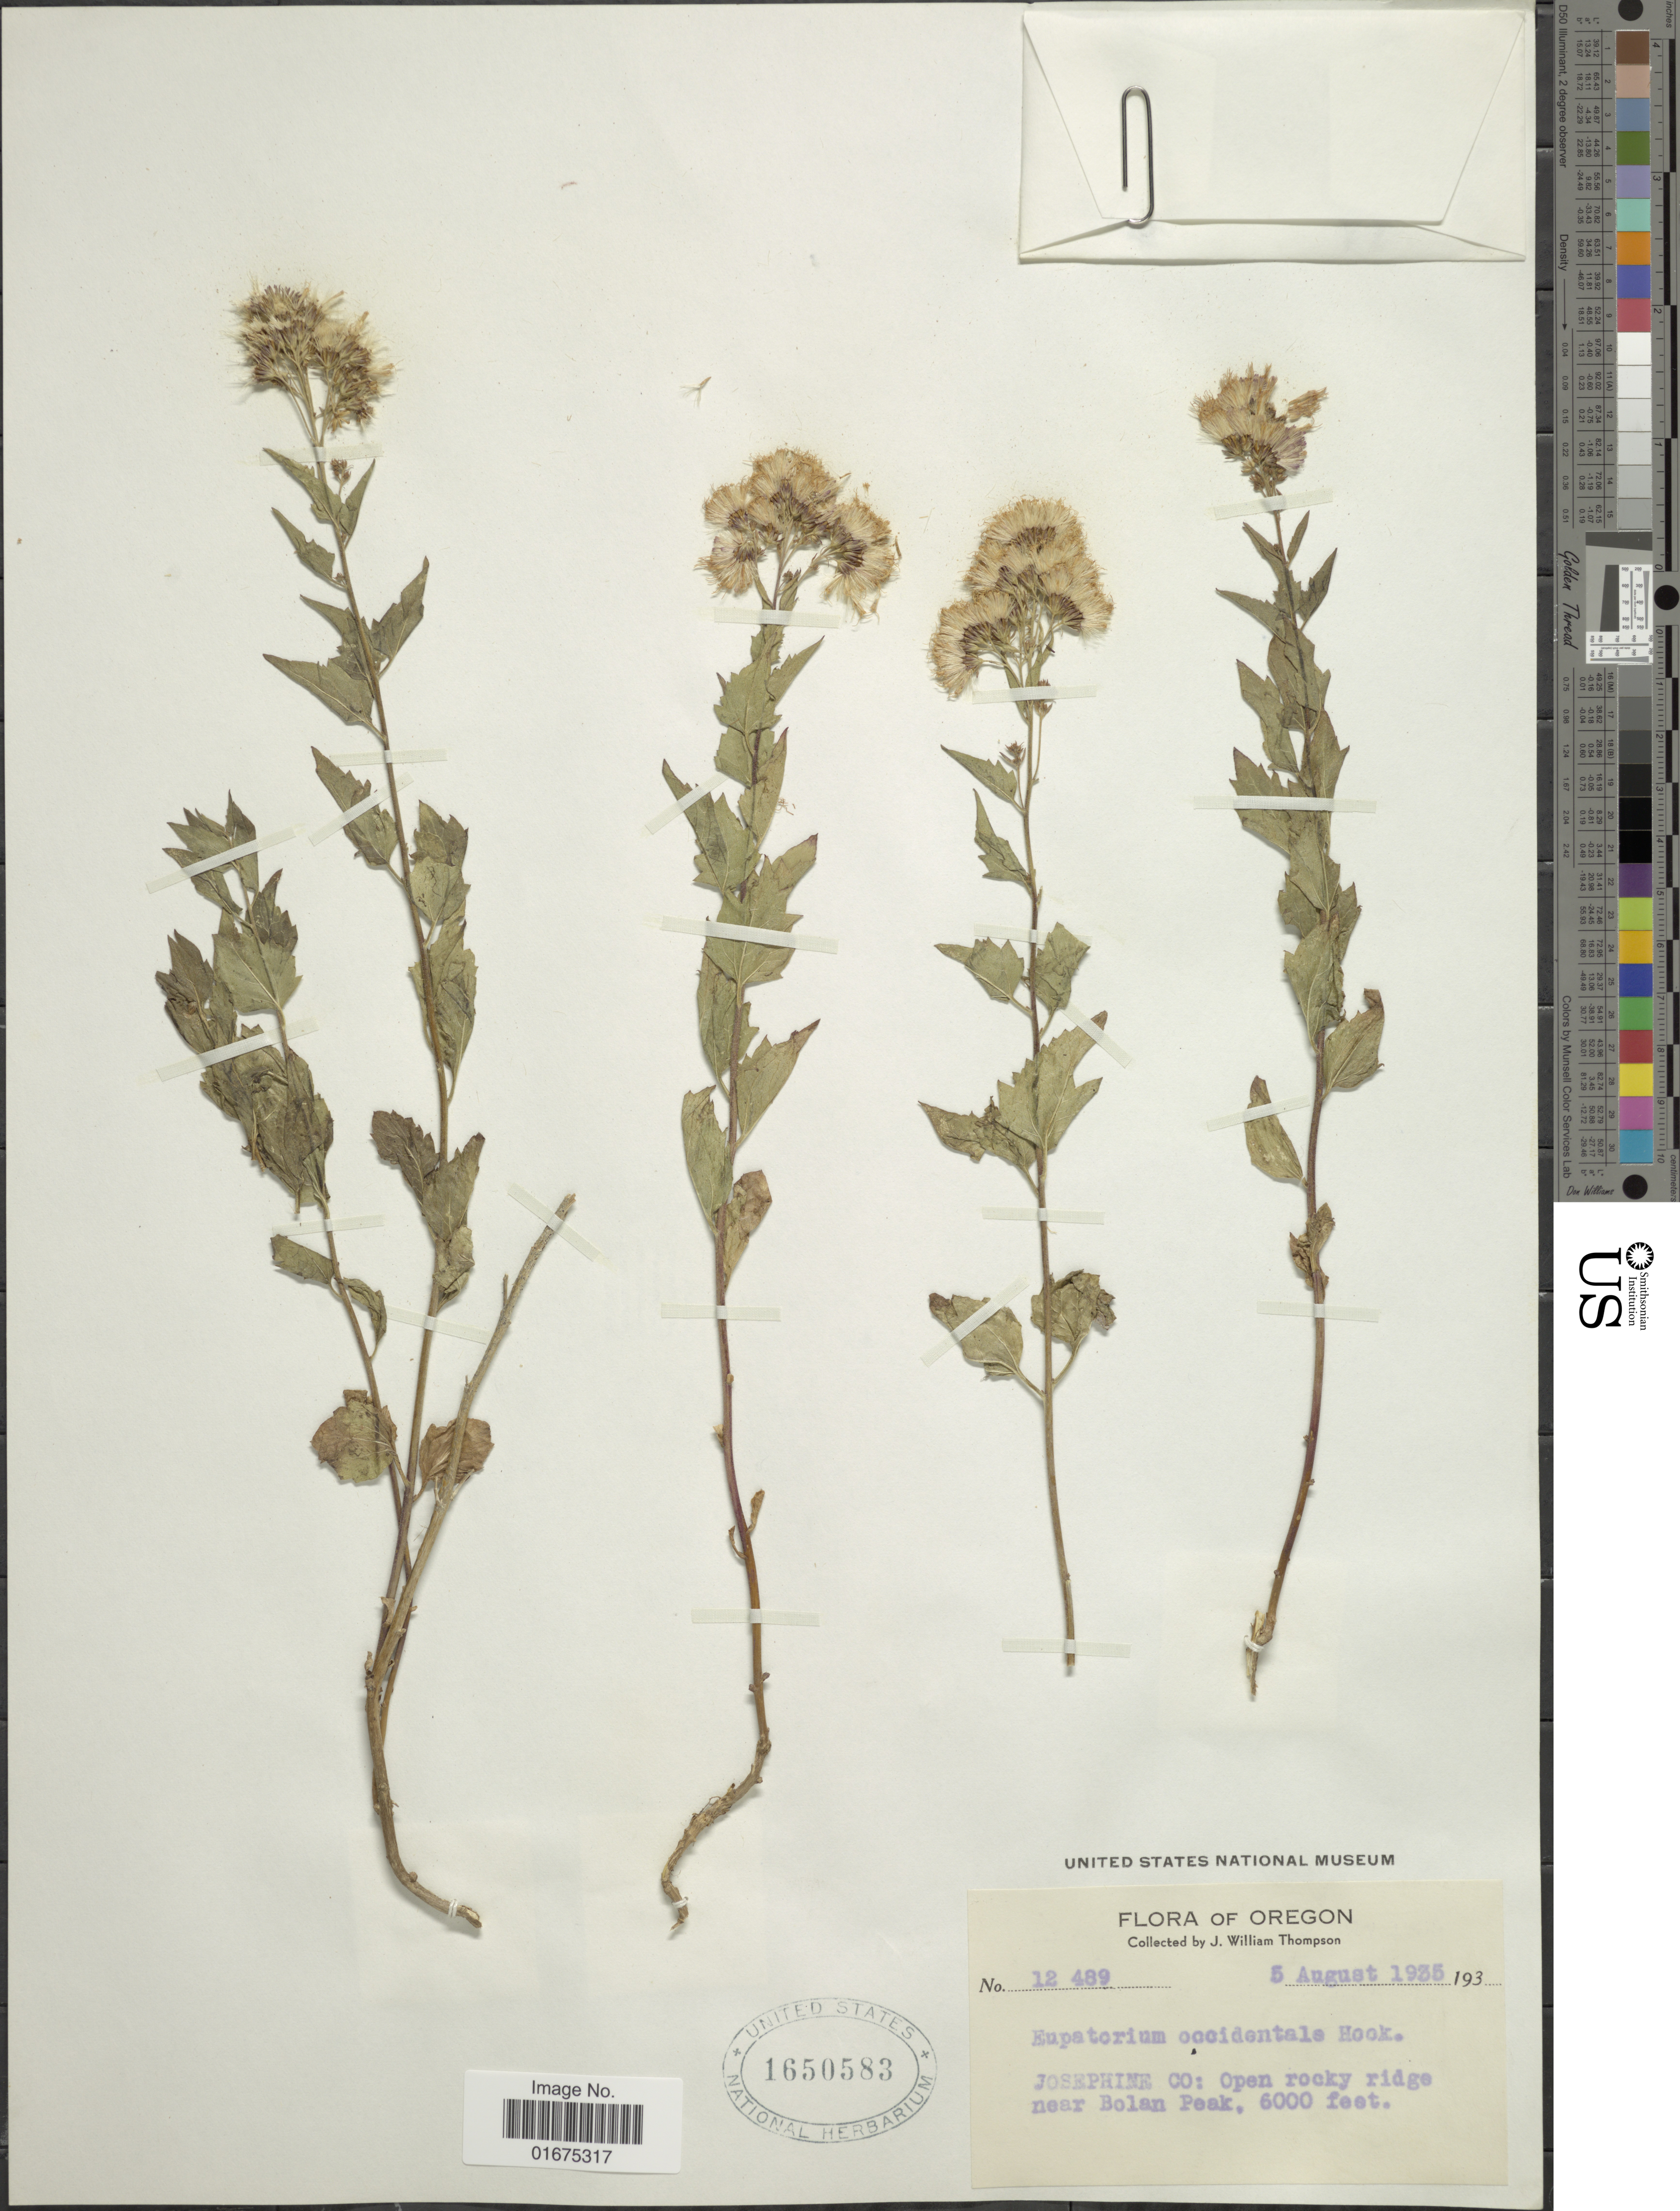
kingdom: Plantae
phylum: Tracheophyta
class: Magnoliopsida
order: Asterales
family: Asteraceae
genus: Ageratina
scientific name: Ageratina occidentalis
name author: (Hook.) R.M. King & H. Rob.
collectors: J. W. Thompson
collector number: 12489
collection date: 1935-08-05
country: United States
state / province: Oregon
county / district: Josephine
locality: Josephine Co: open rocky ridge near Bolan Peak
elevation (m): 1829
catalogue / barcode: US 1650583